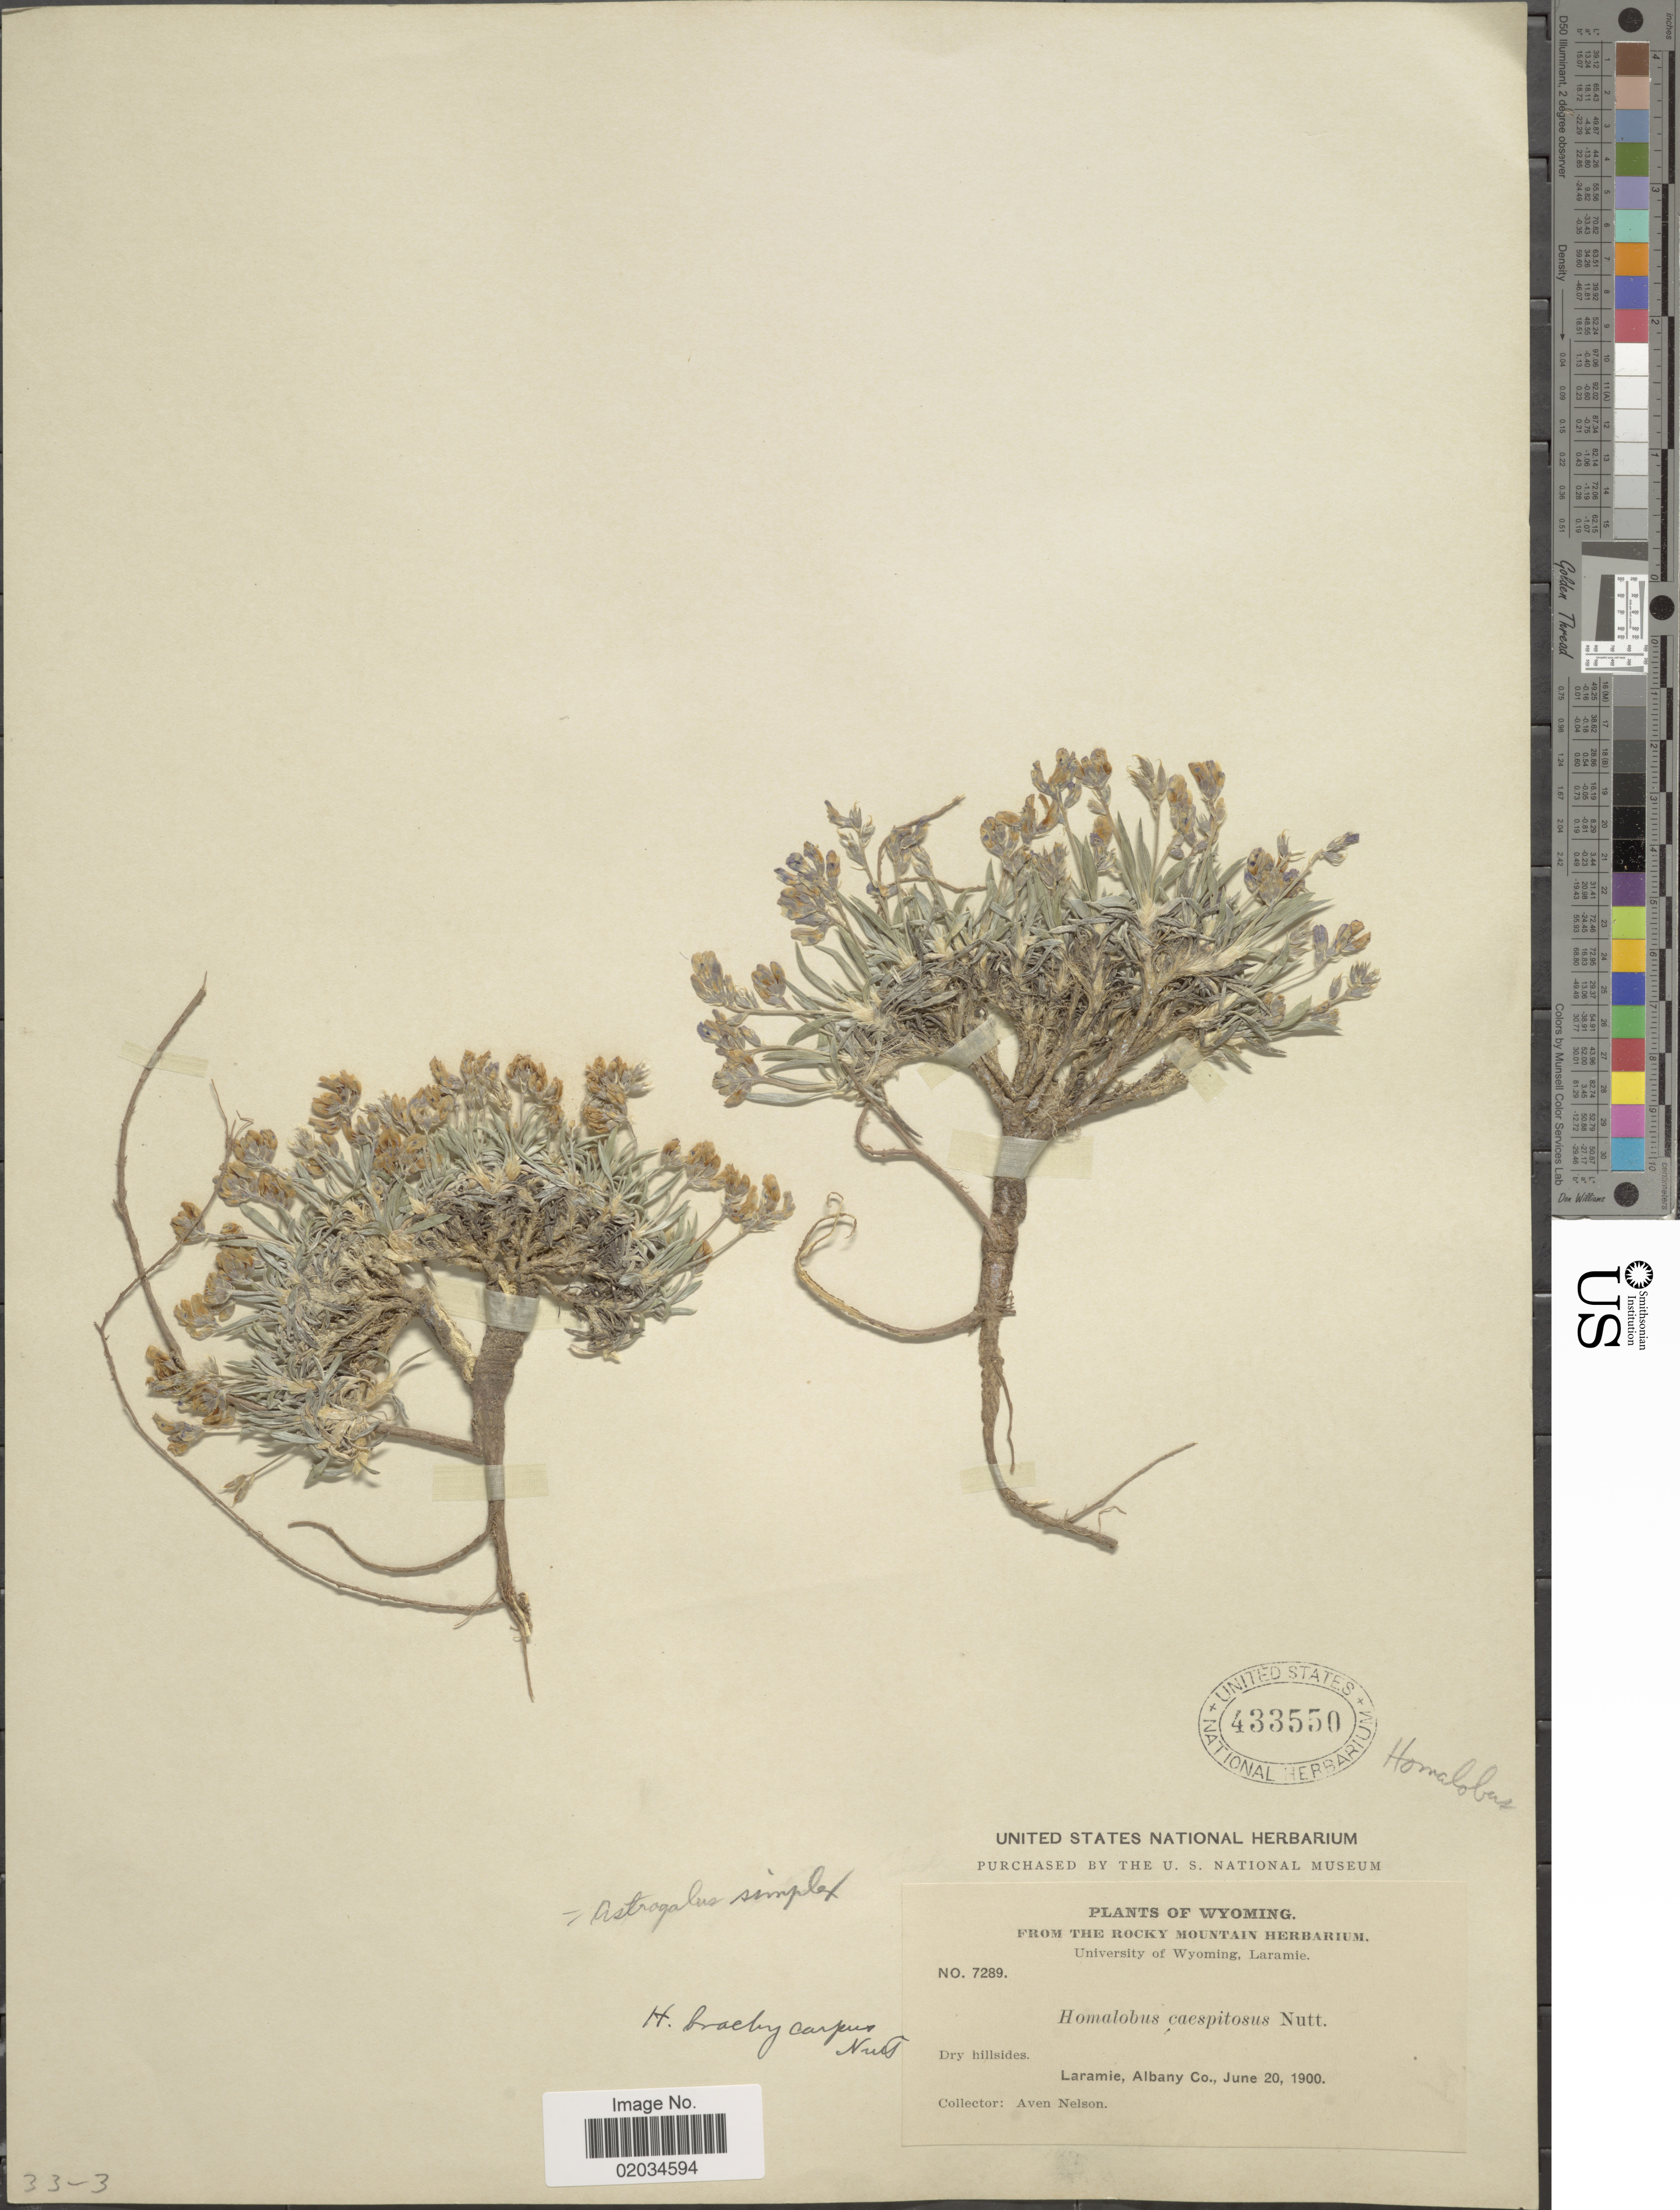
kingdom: Plantae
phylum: Tracheophyta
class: Magnoliopsida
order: Fabales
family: Fabaceae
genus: Astragalus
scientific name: Astragalus simplex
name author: Tidestr.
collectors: A. Nelson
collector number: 7289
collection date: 1900-06-20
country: United States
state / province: Wyoming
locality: Dry hillsides, Laramie, Albany Co.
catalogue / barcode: US 433550